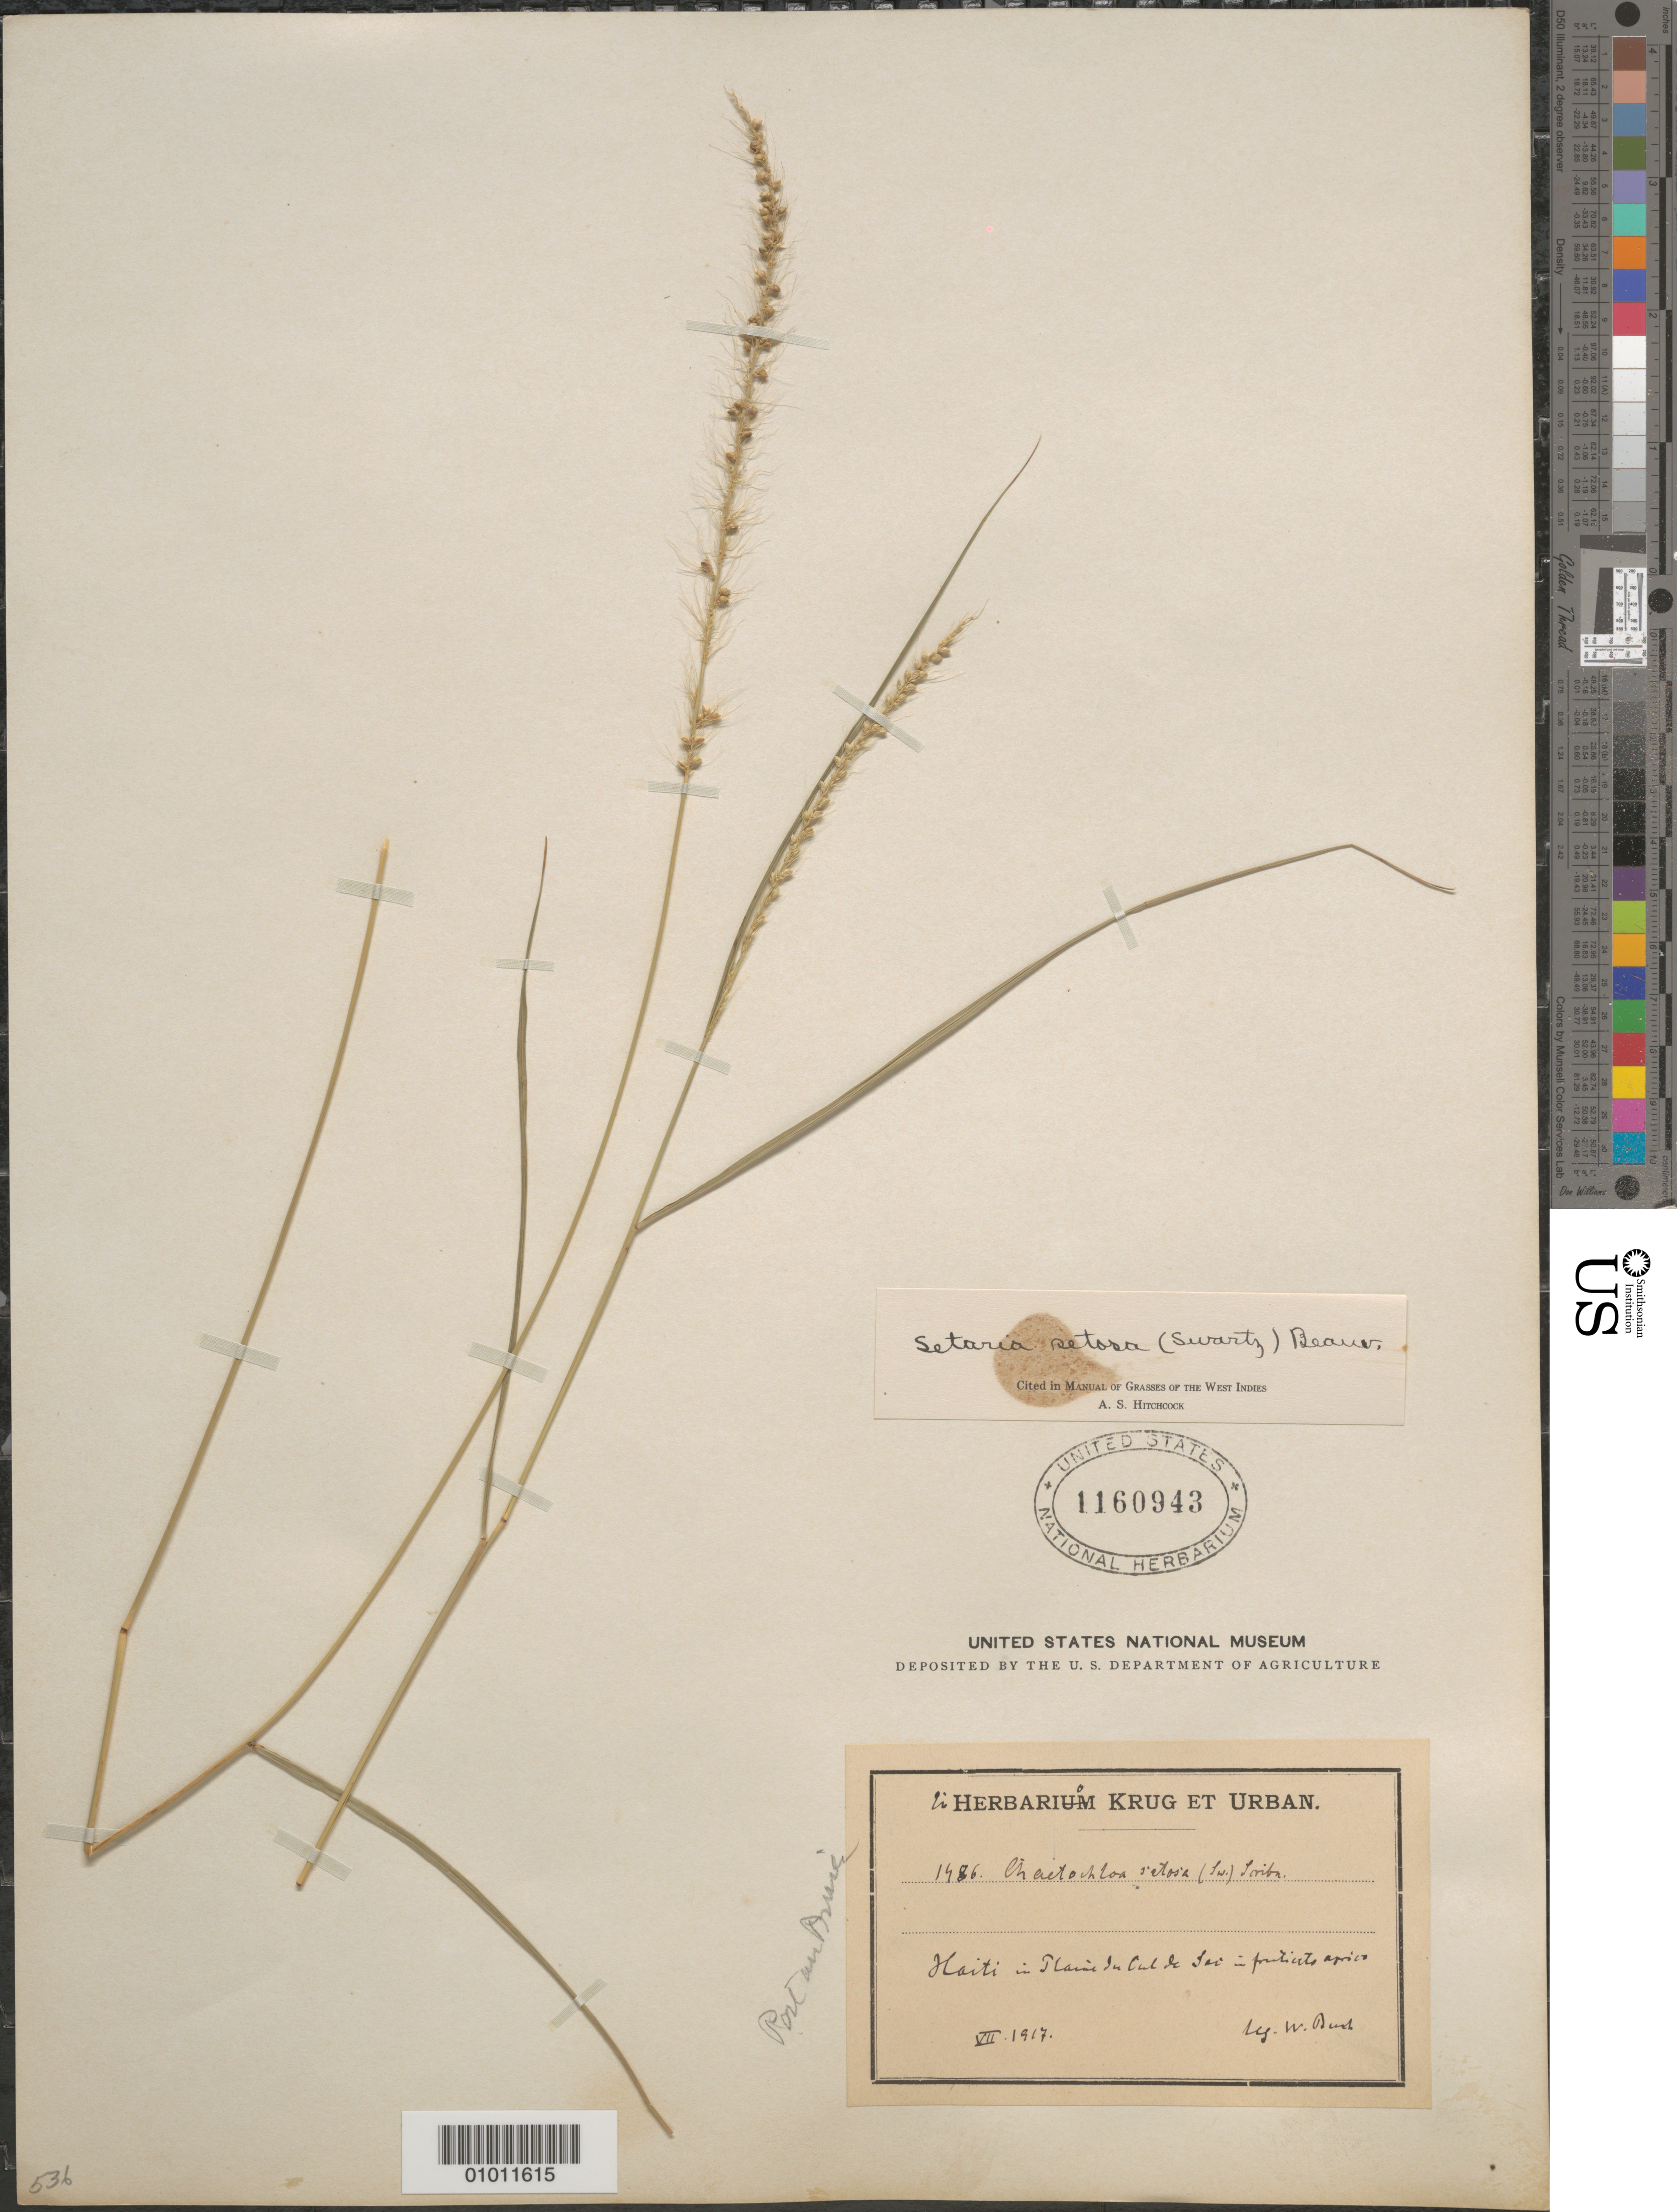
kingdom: Plantae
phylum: Tracheophyta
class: Liliopsida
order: Poales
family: Poaceae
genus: Setaria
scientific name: Setaria setosa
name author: (Sw.) P. Beauv.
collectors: W. Bush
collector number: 1986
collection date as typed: Jul 1917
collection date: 1917-07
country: Haiti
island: Hispaniola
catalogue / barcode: US 1160943